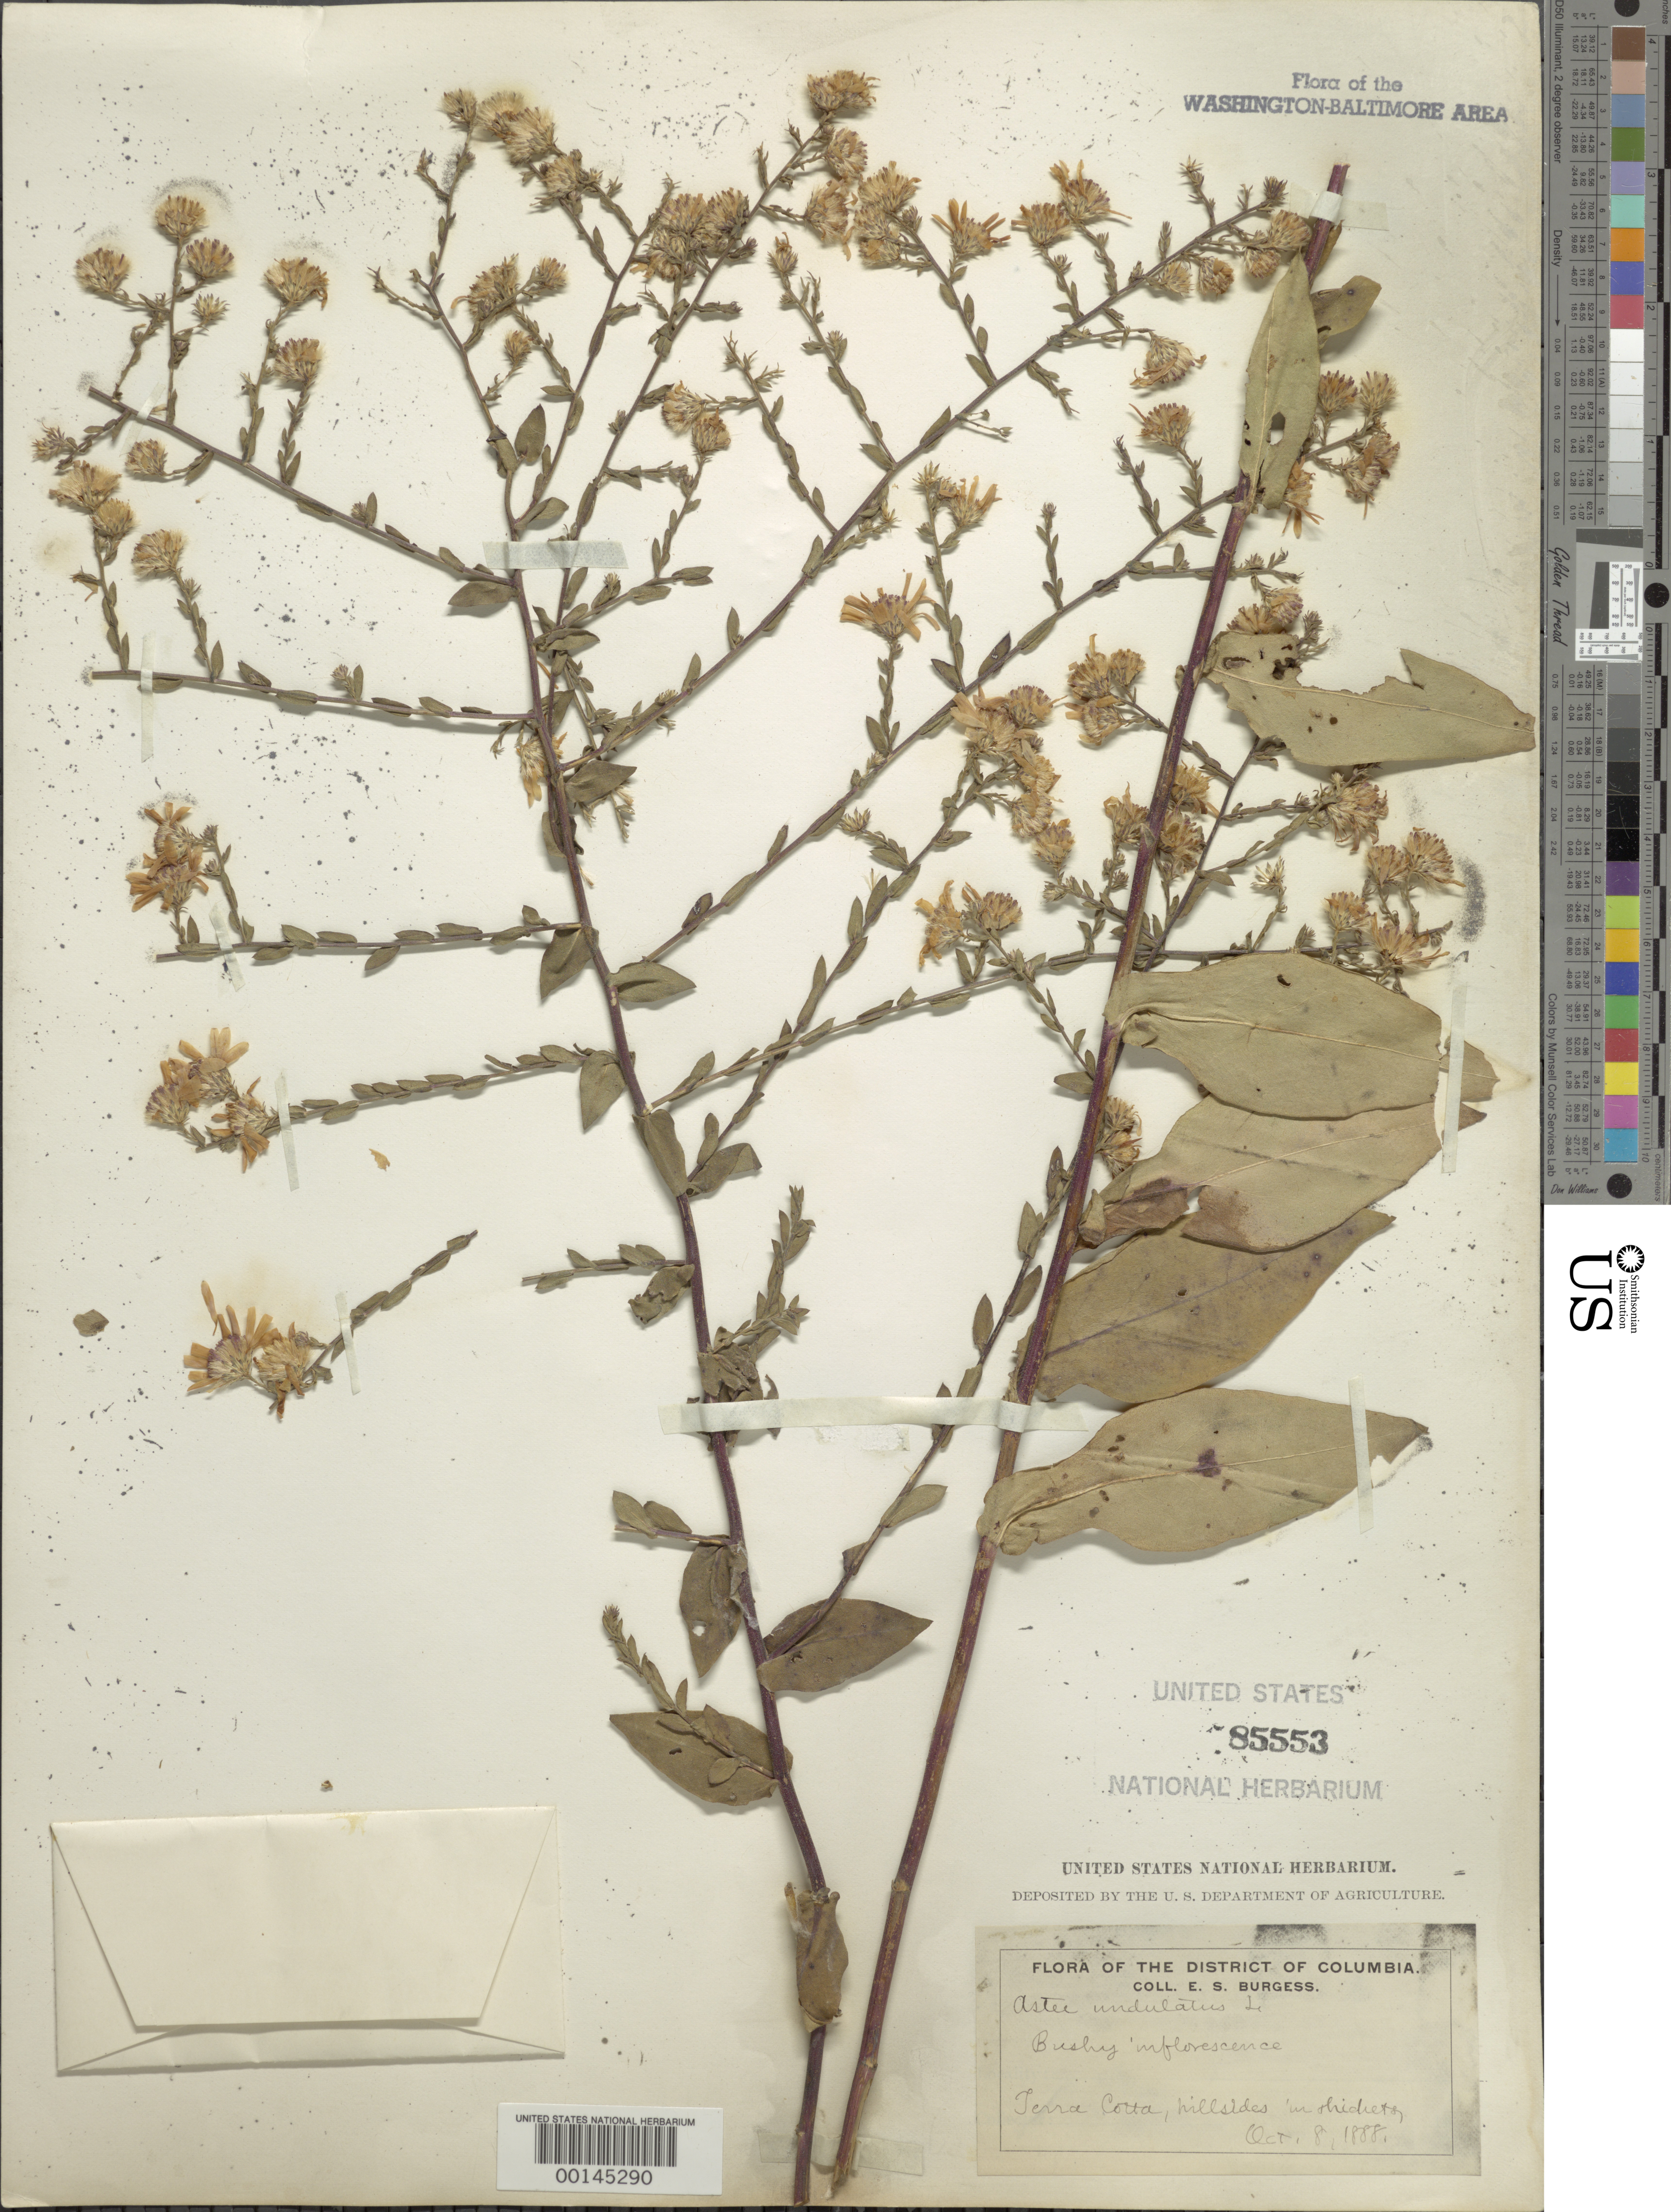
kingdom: Plantae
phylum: Tracheophyta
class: Magnoliopsida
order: Asterales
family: Asteraceae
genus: Symphyotrichum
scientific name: Symphyotrichum undulatum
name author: (L.) G.L. Nesom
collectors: E. Burgess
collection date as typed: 08 Oct 1888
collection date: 1888-10-08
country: United States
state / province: District of Columbia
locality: Terra Cotta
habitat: Hillsides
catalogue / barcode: US 85553